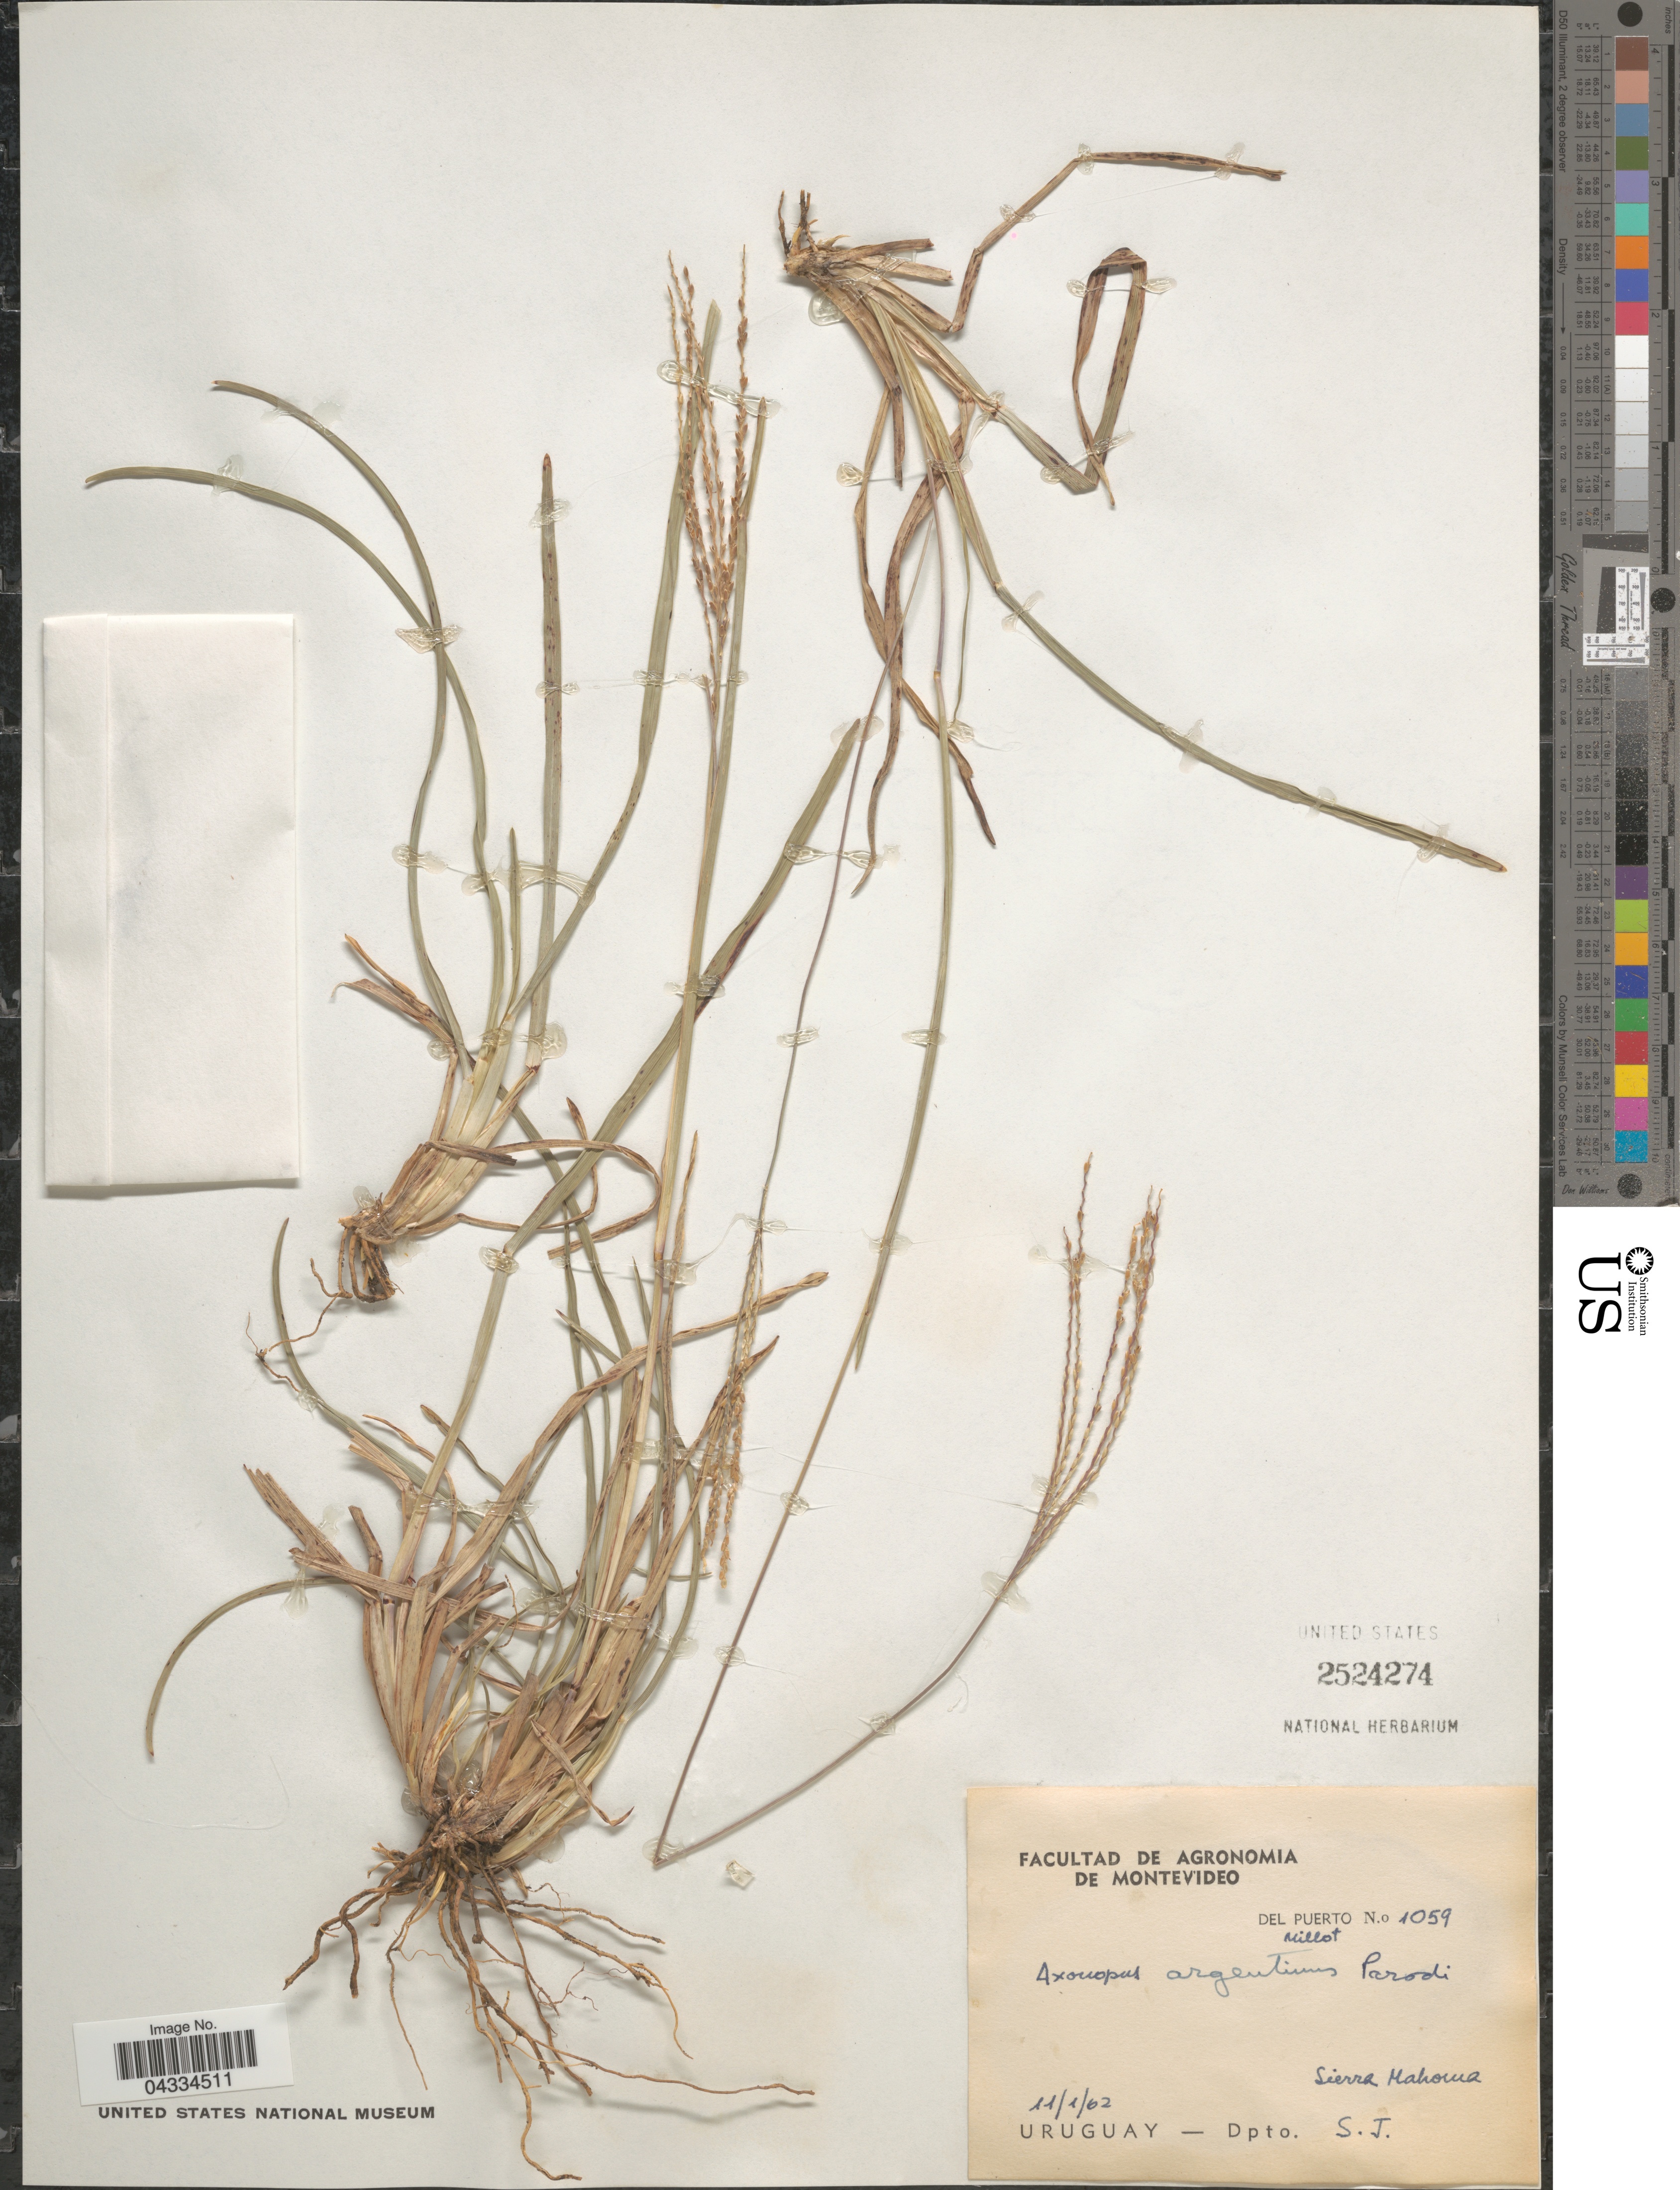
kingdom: Plantae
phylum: Tracheophyta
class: Liliopsida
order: Poales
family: Poaceae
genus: Axonopus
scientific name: Axonopus argentinus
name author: Parodi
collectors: Del Puerto & -. Millot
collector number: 1059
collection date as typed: Transcribed d/m/y: 11/1/62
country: Uruguay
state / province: San Jose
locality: Sierra Mahoma. Dpto. S. J.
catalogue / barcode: US 2524274